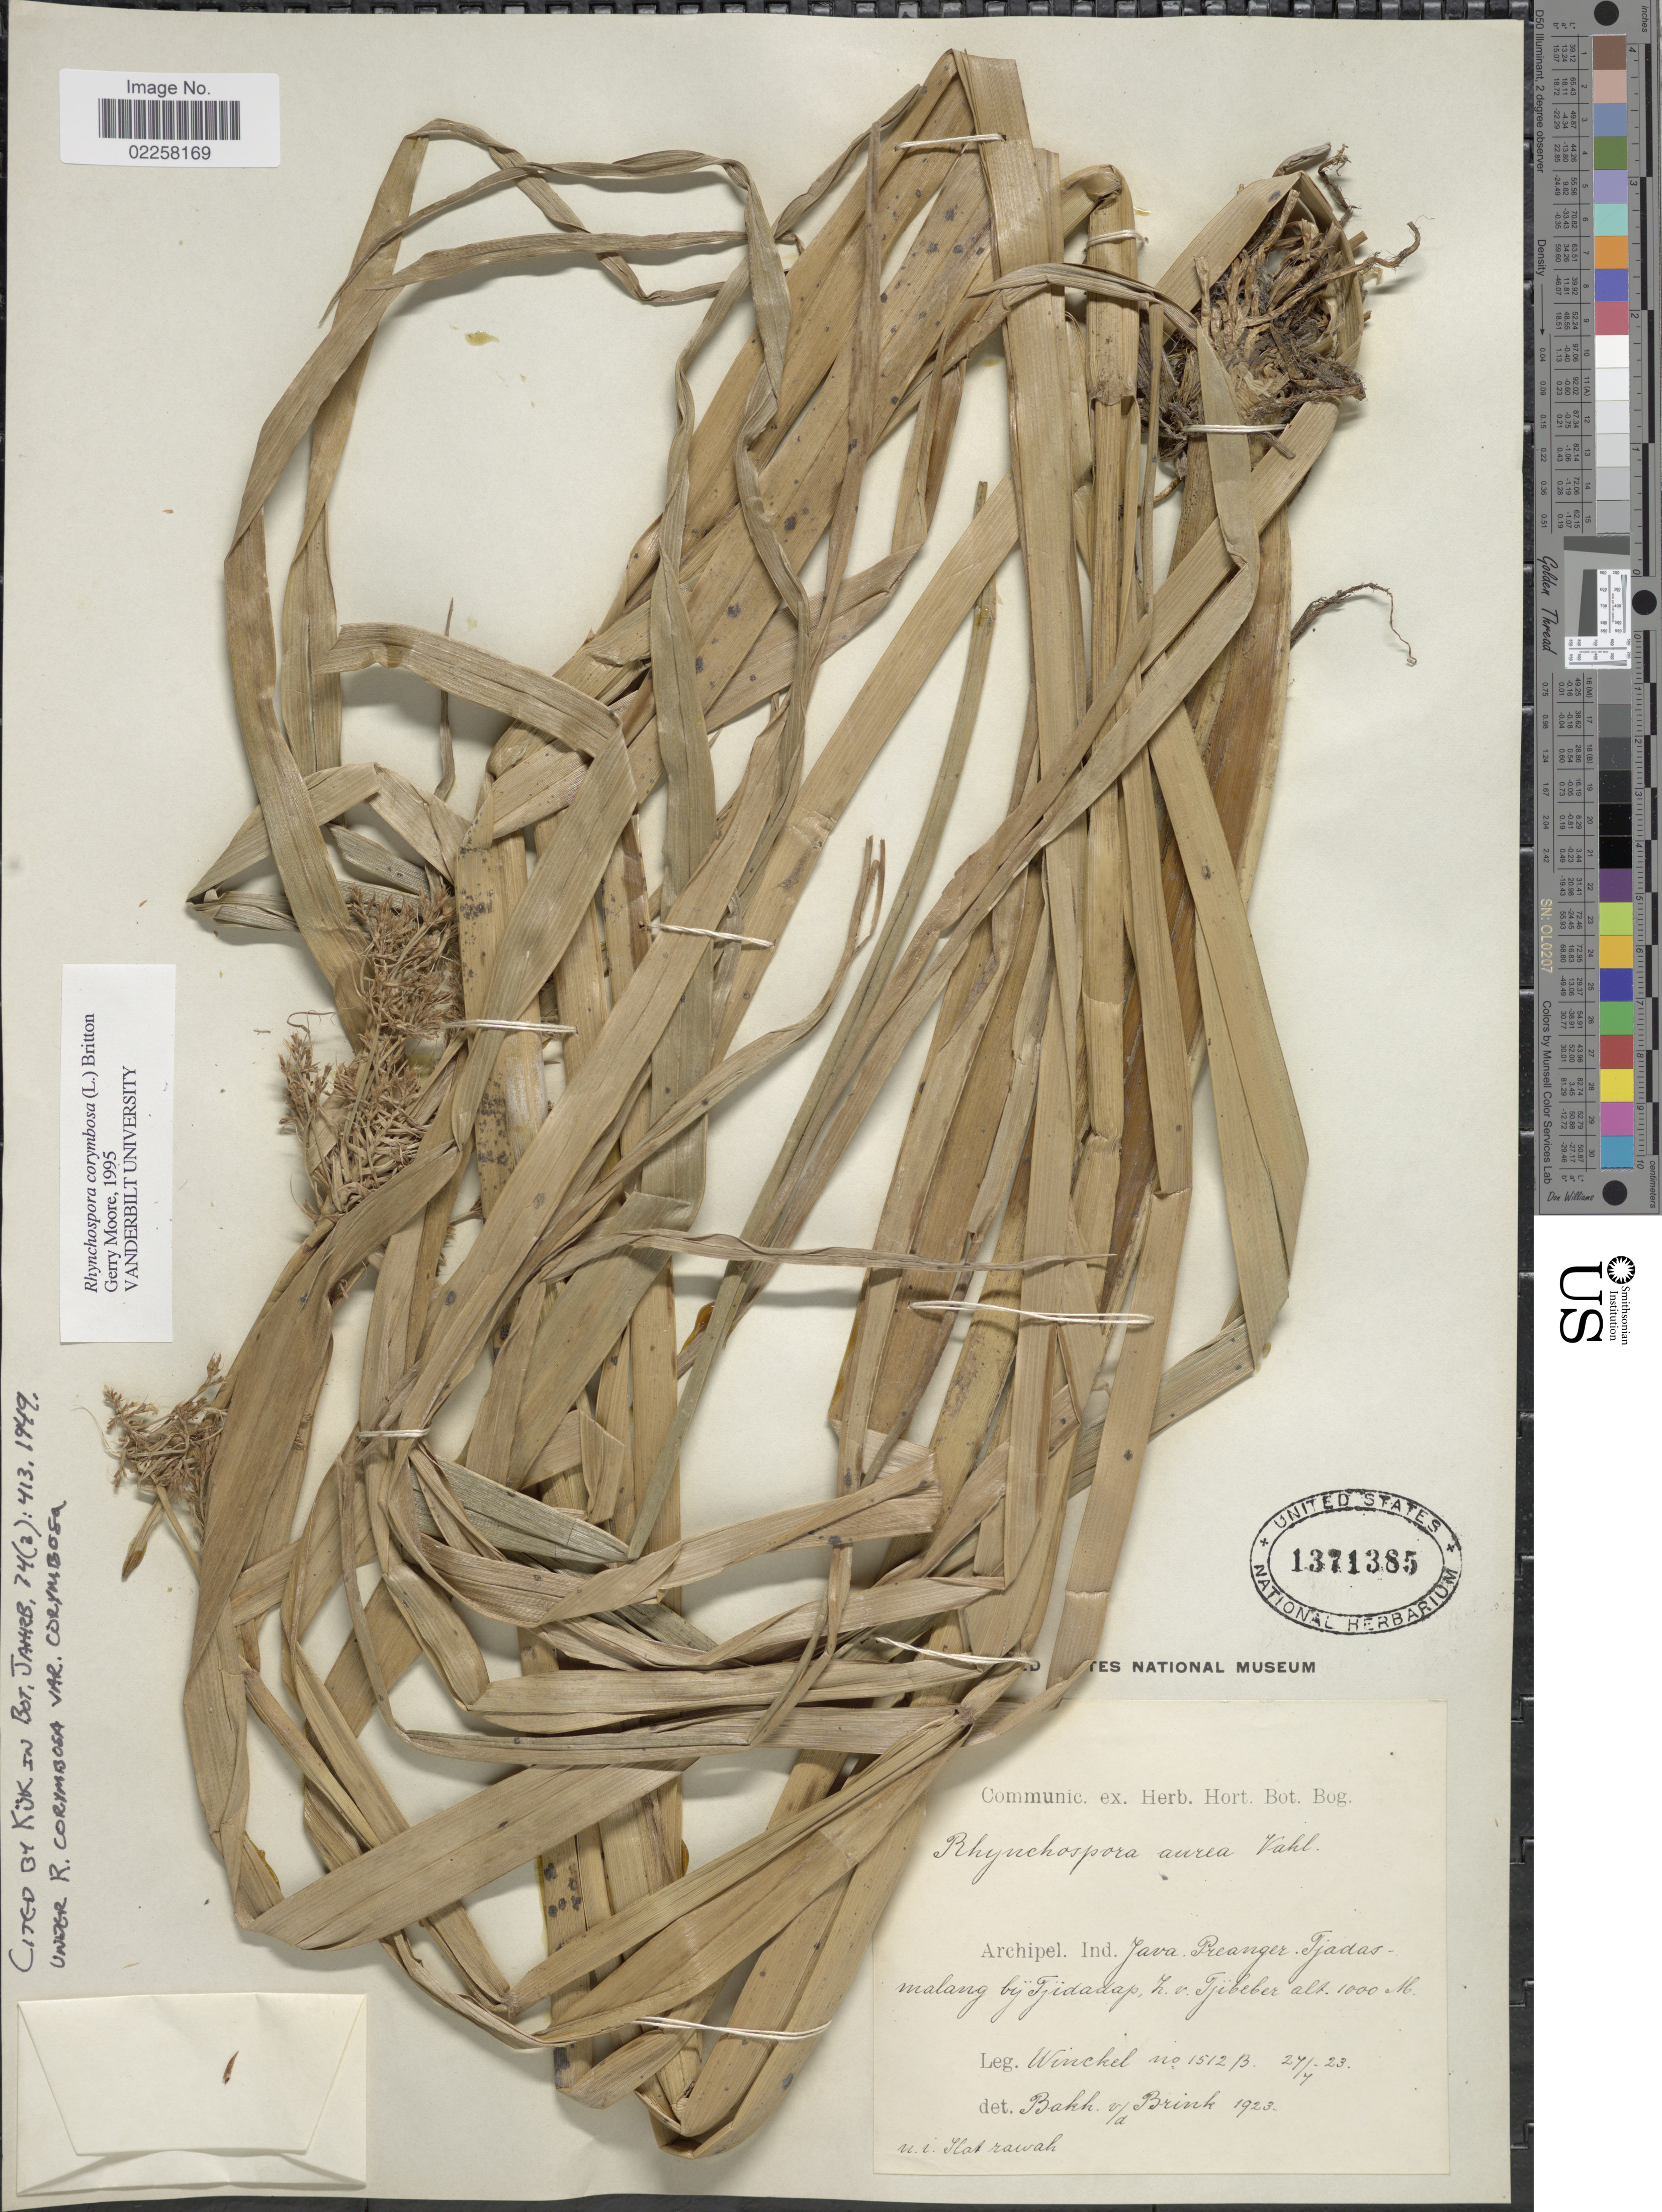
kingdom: Plantae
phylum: Tracheophyta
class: Liliopsida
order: Poales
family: Cyperaceae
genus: Rhynchospora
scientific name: Rhynchospora corymbosa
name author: (L.) Britton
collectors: -. Winckel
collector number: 1513B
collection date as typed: Transcribed d/m/y: 27/7/23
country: Indonesia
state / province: Java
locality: Archipel Ind. Java. Preanger. Tjadas-malang bij Tjidadap, Z. v. Tjibeber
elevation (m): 1000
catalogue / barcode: US 1371385